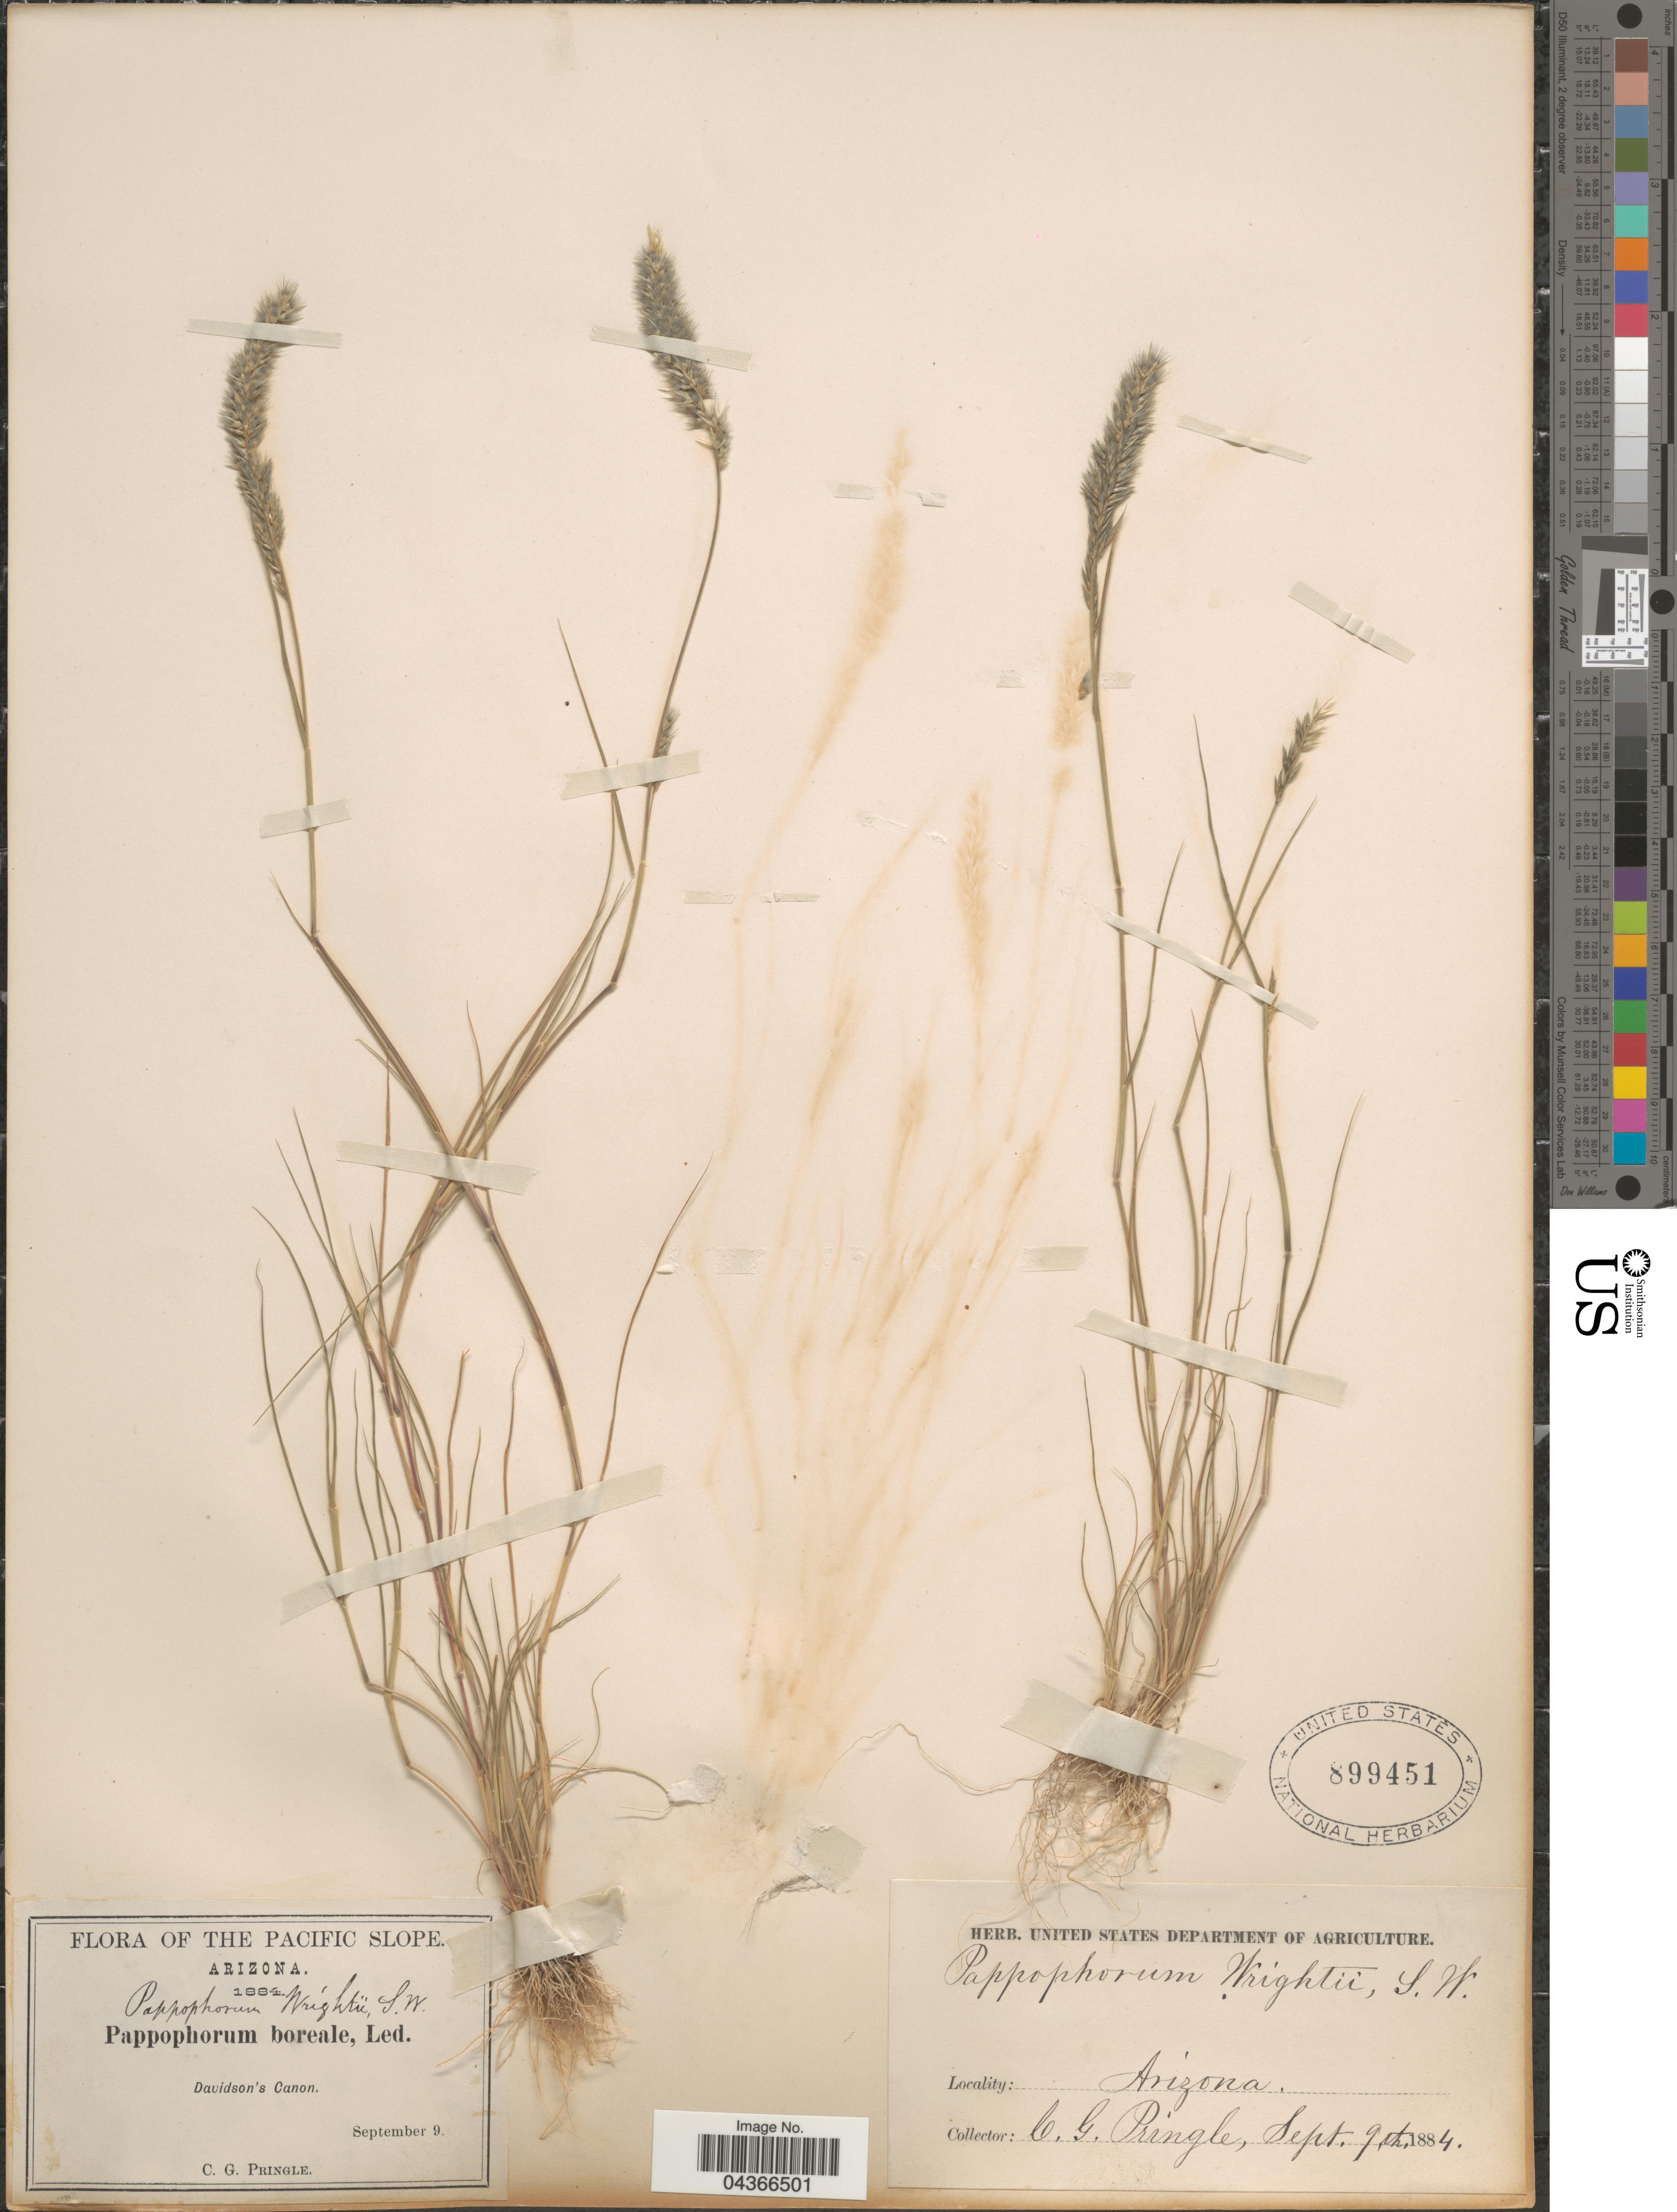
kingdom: Plantae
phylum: Tracheophyta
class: Liliopsida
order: Poales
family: Poaceae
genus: Enneapogon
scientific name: Enneapogon desvauxii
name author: P. Beauv.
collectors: C. G. Pringle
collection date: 1884-09-09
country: United States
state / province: Arizona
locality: Pacific Slope. Davidson's Canon.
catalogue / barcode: US 899451